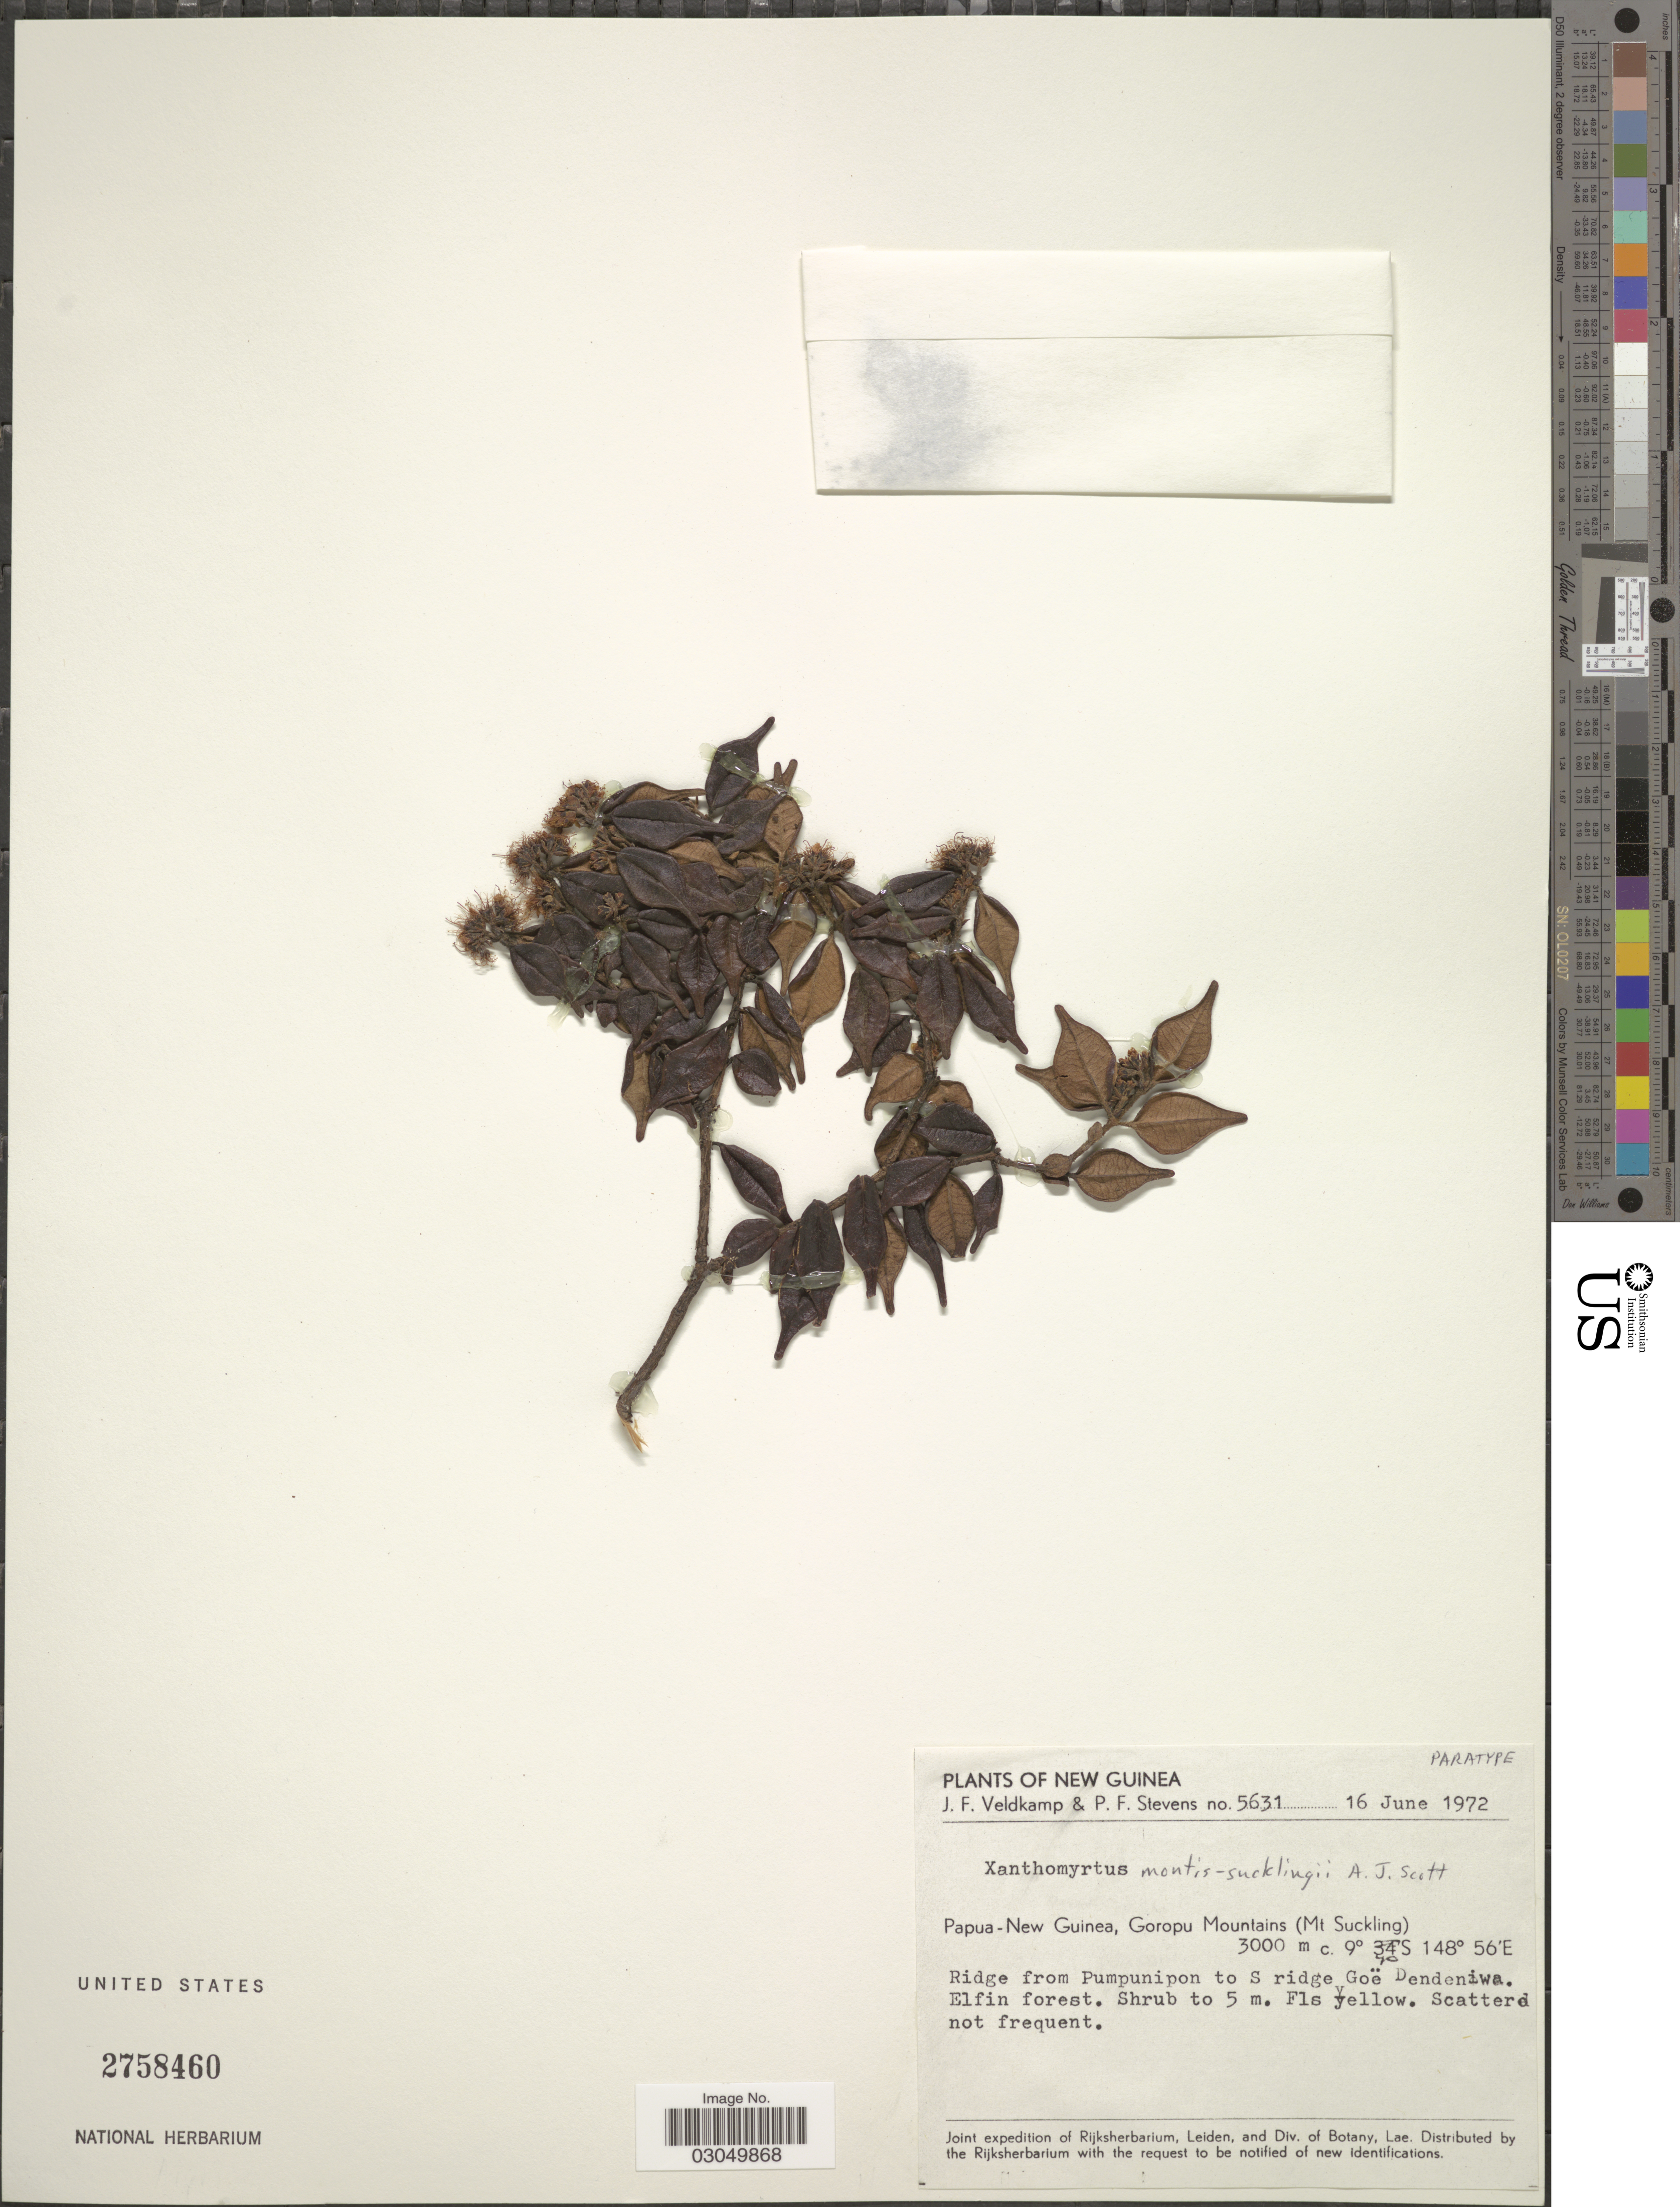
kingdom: Plantae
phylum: Tracheophyta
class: Magnoliopsida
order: Myrtales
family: Myrtaceae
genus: Xanthomyrtus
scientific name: Xanthomyrtus montis-sucklingii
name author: A.J. Scott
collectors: J. F. Veldkamp & P. F. Stevens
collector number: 5631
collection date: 1972-06-16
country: Papua New Guinea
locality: New Guinea. Goropu Mountains (Mt Suckling). Ridge from Pumpunipon to S ridge Goë Dendeniwa. Elfin forest.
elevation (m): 3000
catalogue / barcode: US 2758460